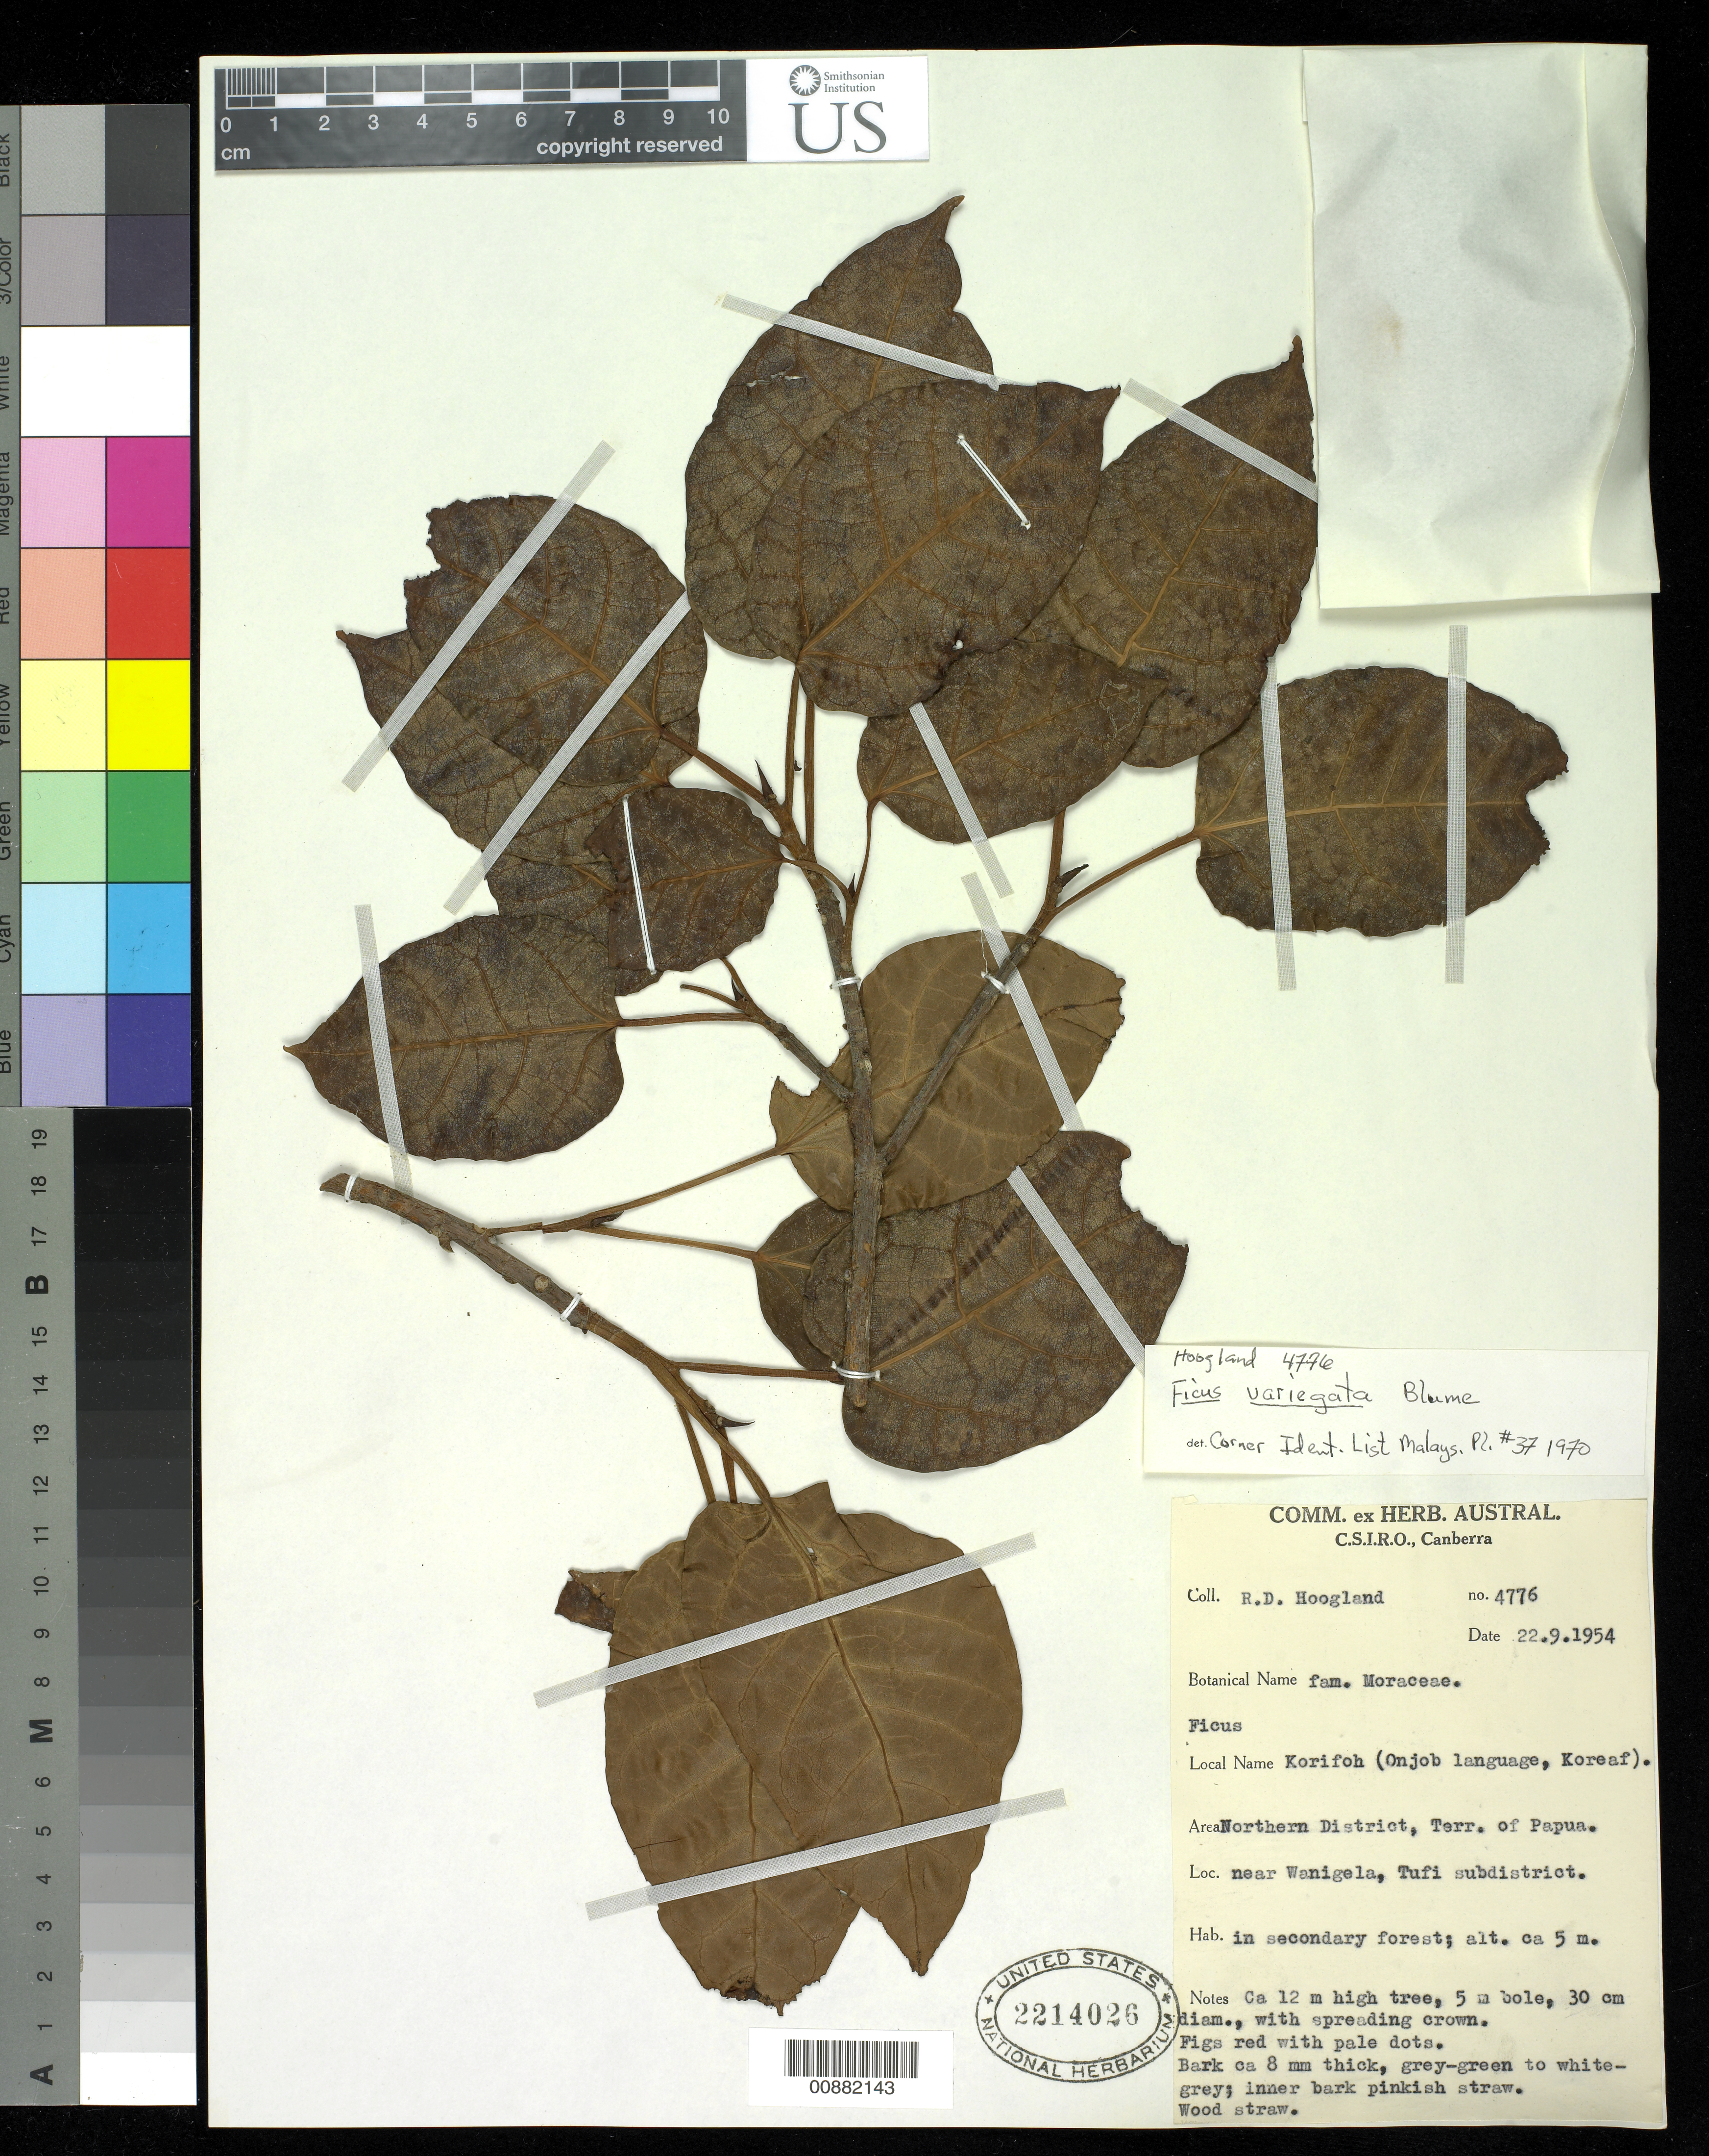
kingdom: Plantae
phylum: Tracheophyta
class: Magnoliopsida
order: Rosales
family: Moraceae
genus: Ficus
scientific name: Ficus sp.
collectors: R. D. Hoogland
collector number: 4776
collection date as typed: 22 Sep 1954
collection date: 1954-09-22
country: Papua New Guinea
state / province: Northern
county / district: Tufi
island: New Guinea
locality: Near Wanigela, Tufi subdistrict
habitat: in secondary forest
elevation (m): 5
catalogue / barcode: US 2214026